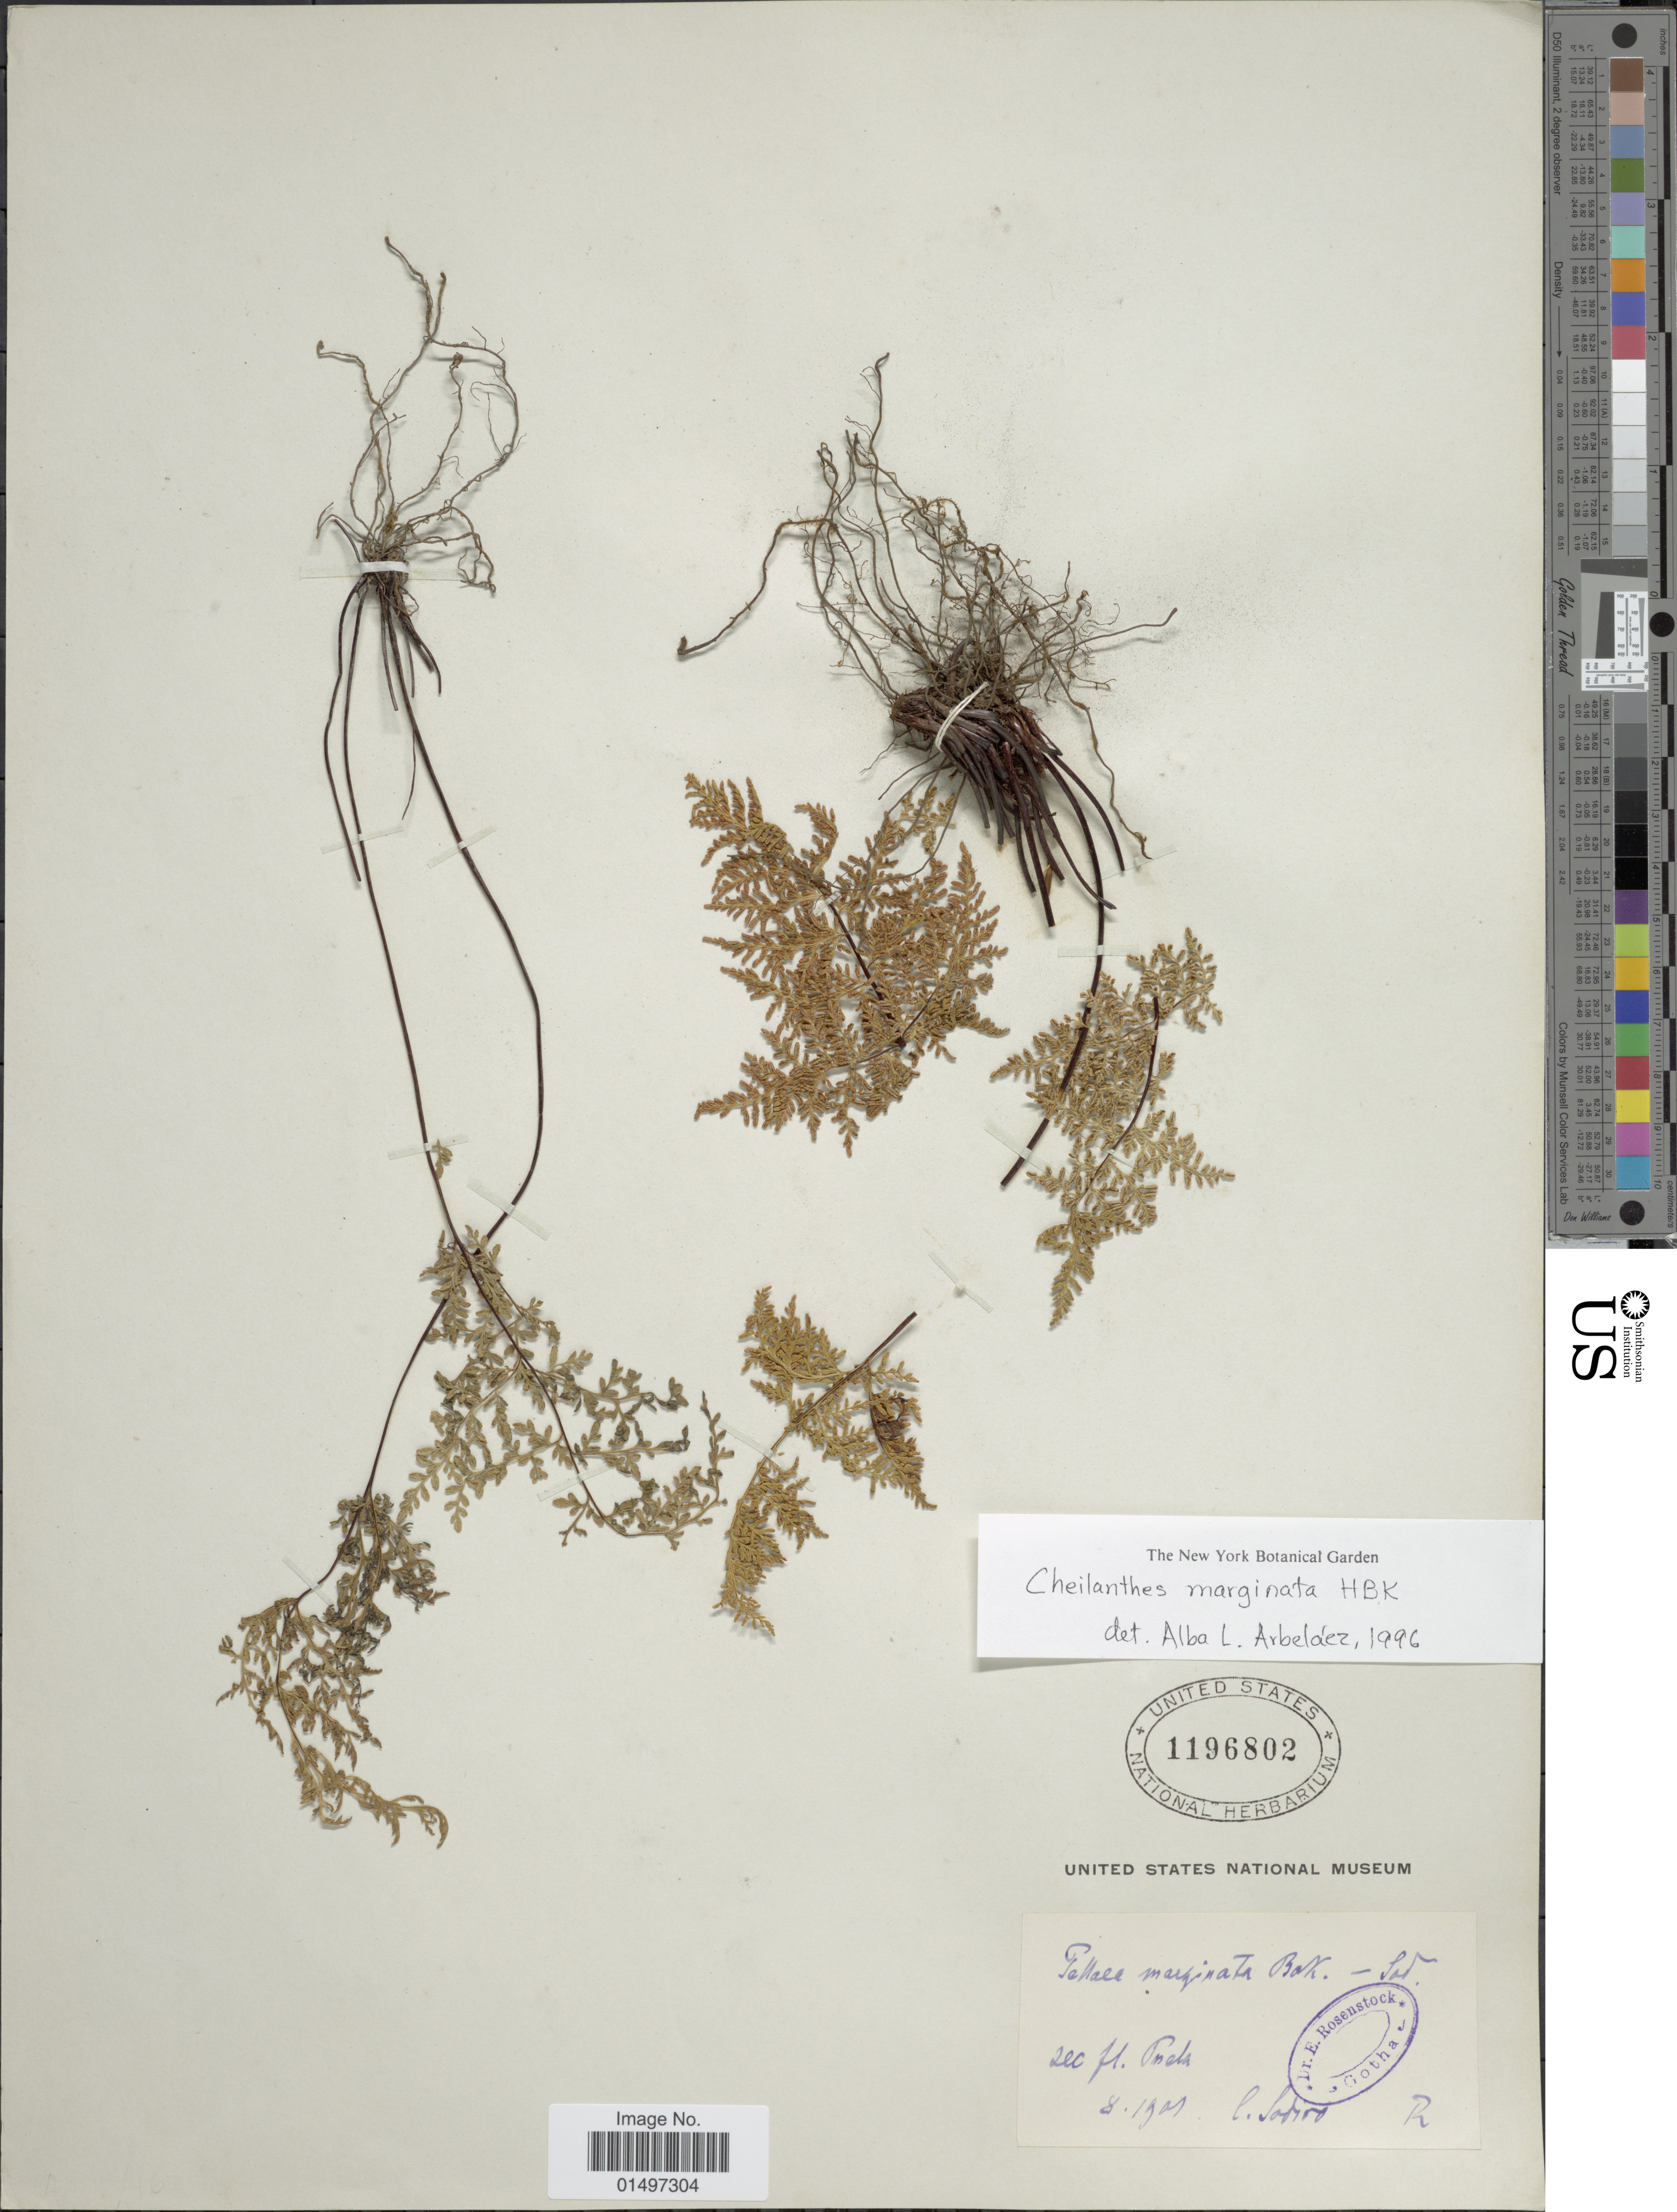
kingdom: Plantae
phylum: Tracheophyta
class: Polypodiopsida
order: Polypodiales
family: Pteridaceae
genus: Gaga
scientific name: Gaga marginata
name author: (Kunth) Fay W. Li & Windham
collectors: Sodiro, --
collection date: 1901-08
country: Ecuador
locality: Pinela. [interpreted]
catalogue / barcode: US 1196802